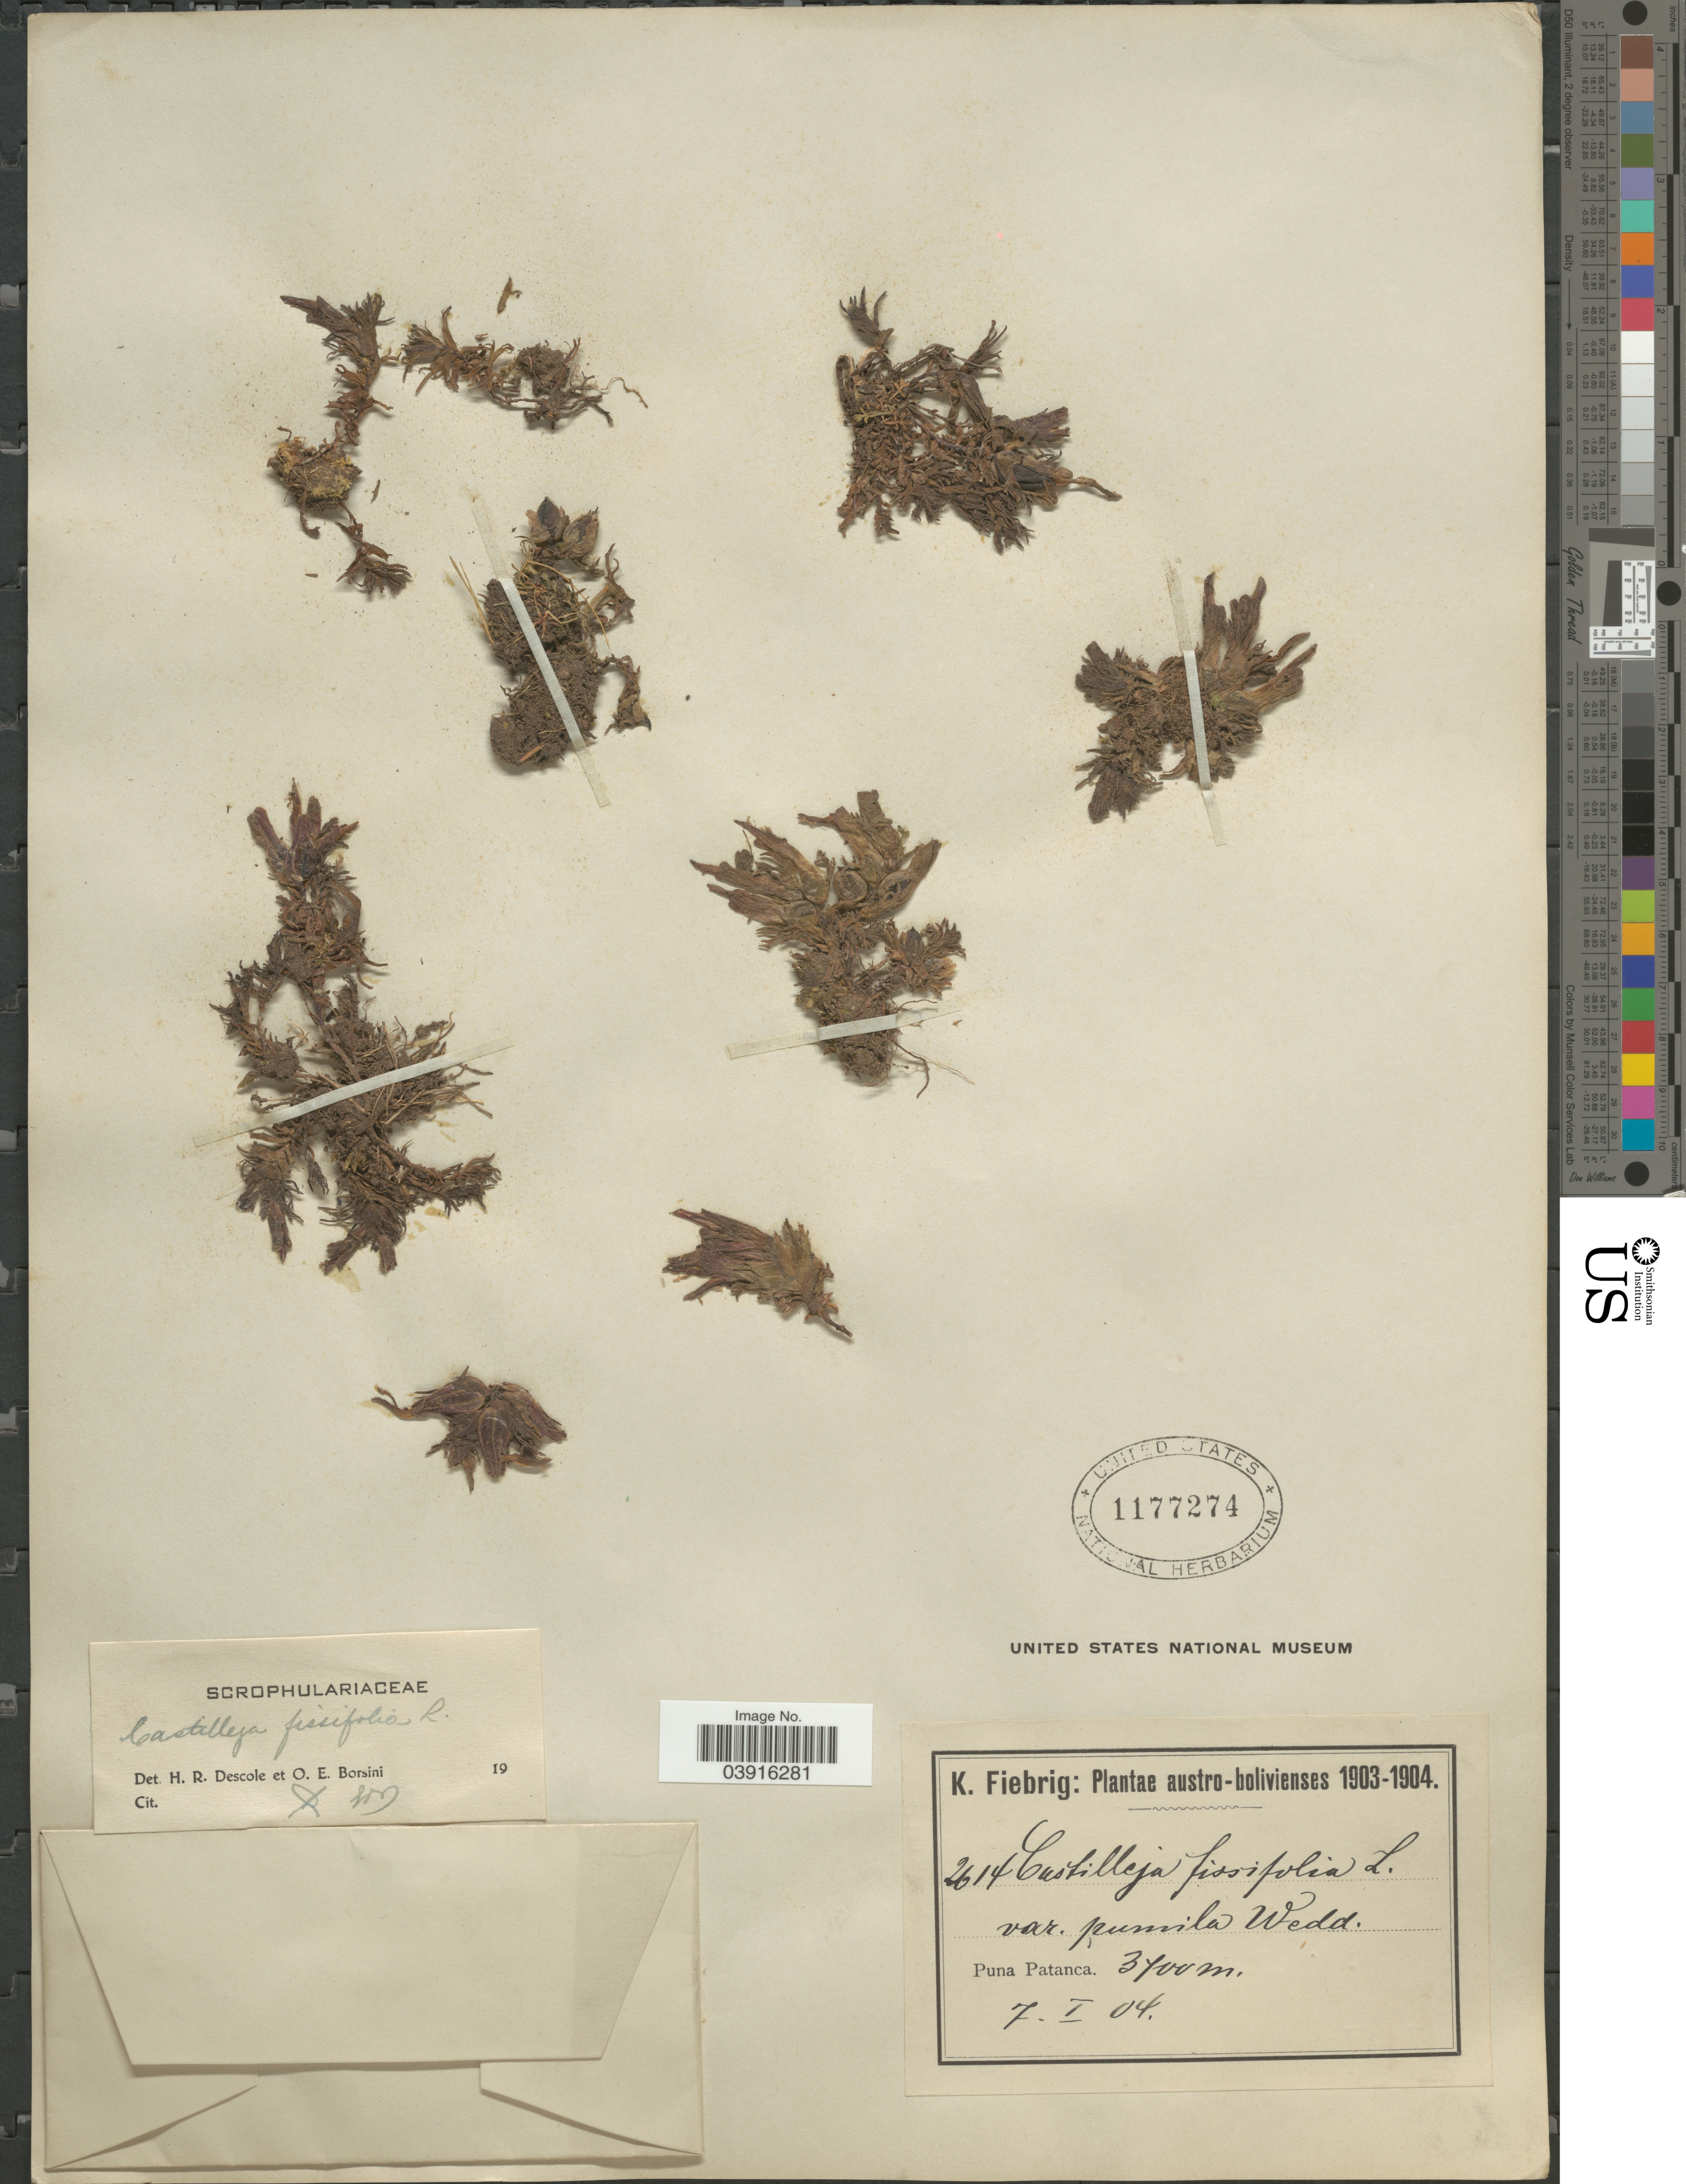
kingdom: Plantae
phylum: Tracheophyta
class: Magnoliopsida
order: Lamiales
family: Orobanchaceae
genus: Castilleja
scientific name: Castilleja fissifolia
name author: L. f.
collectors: K. Fiebrig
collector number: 2614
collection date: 1904-01-07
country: Bolivia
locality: Austro-Bolivienses. Puna Patanca.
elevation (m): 3100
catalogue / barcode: US 1177274